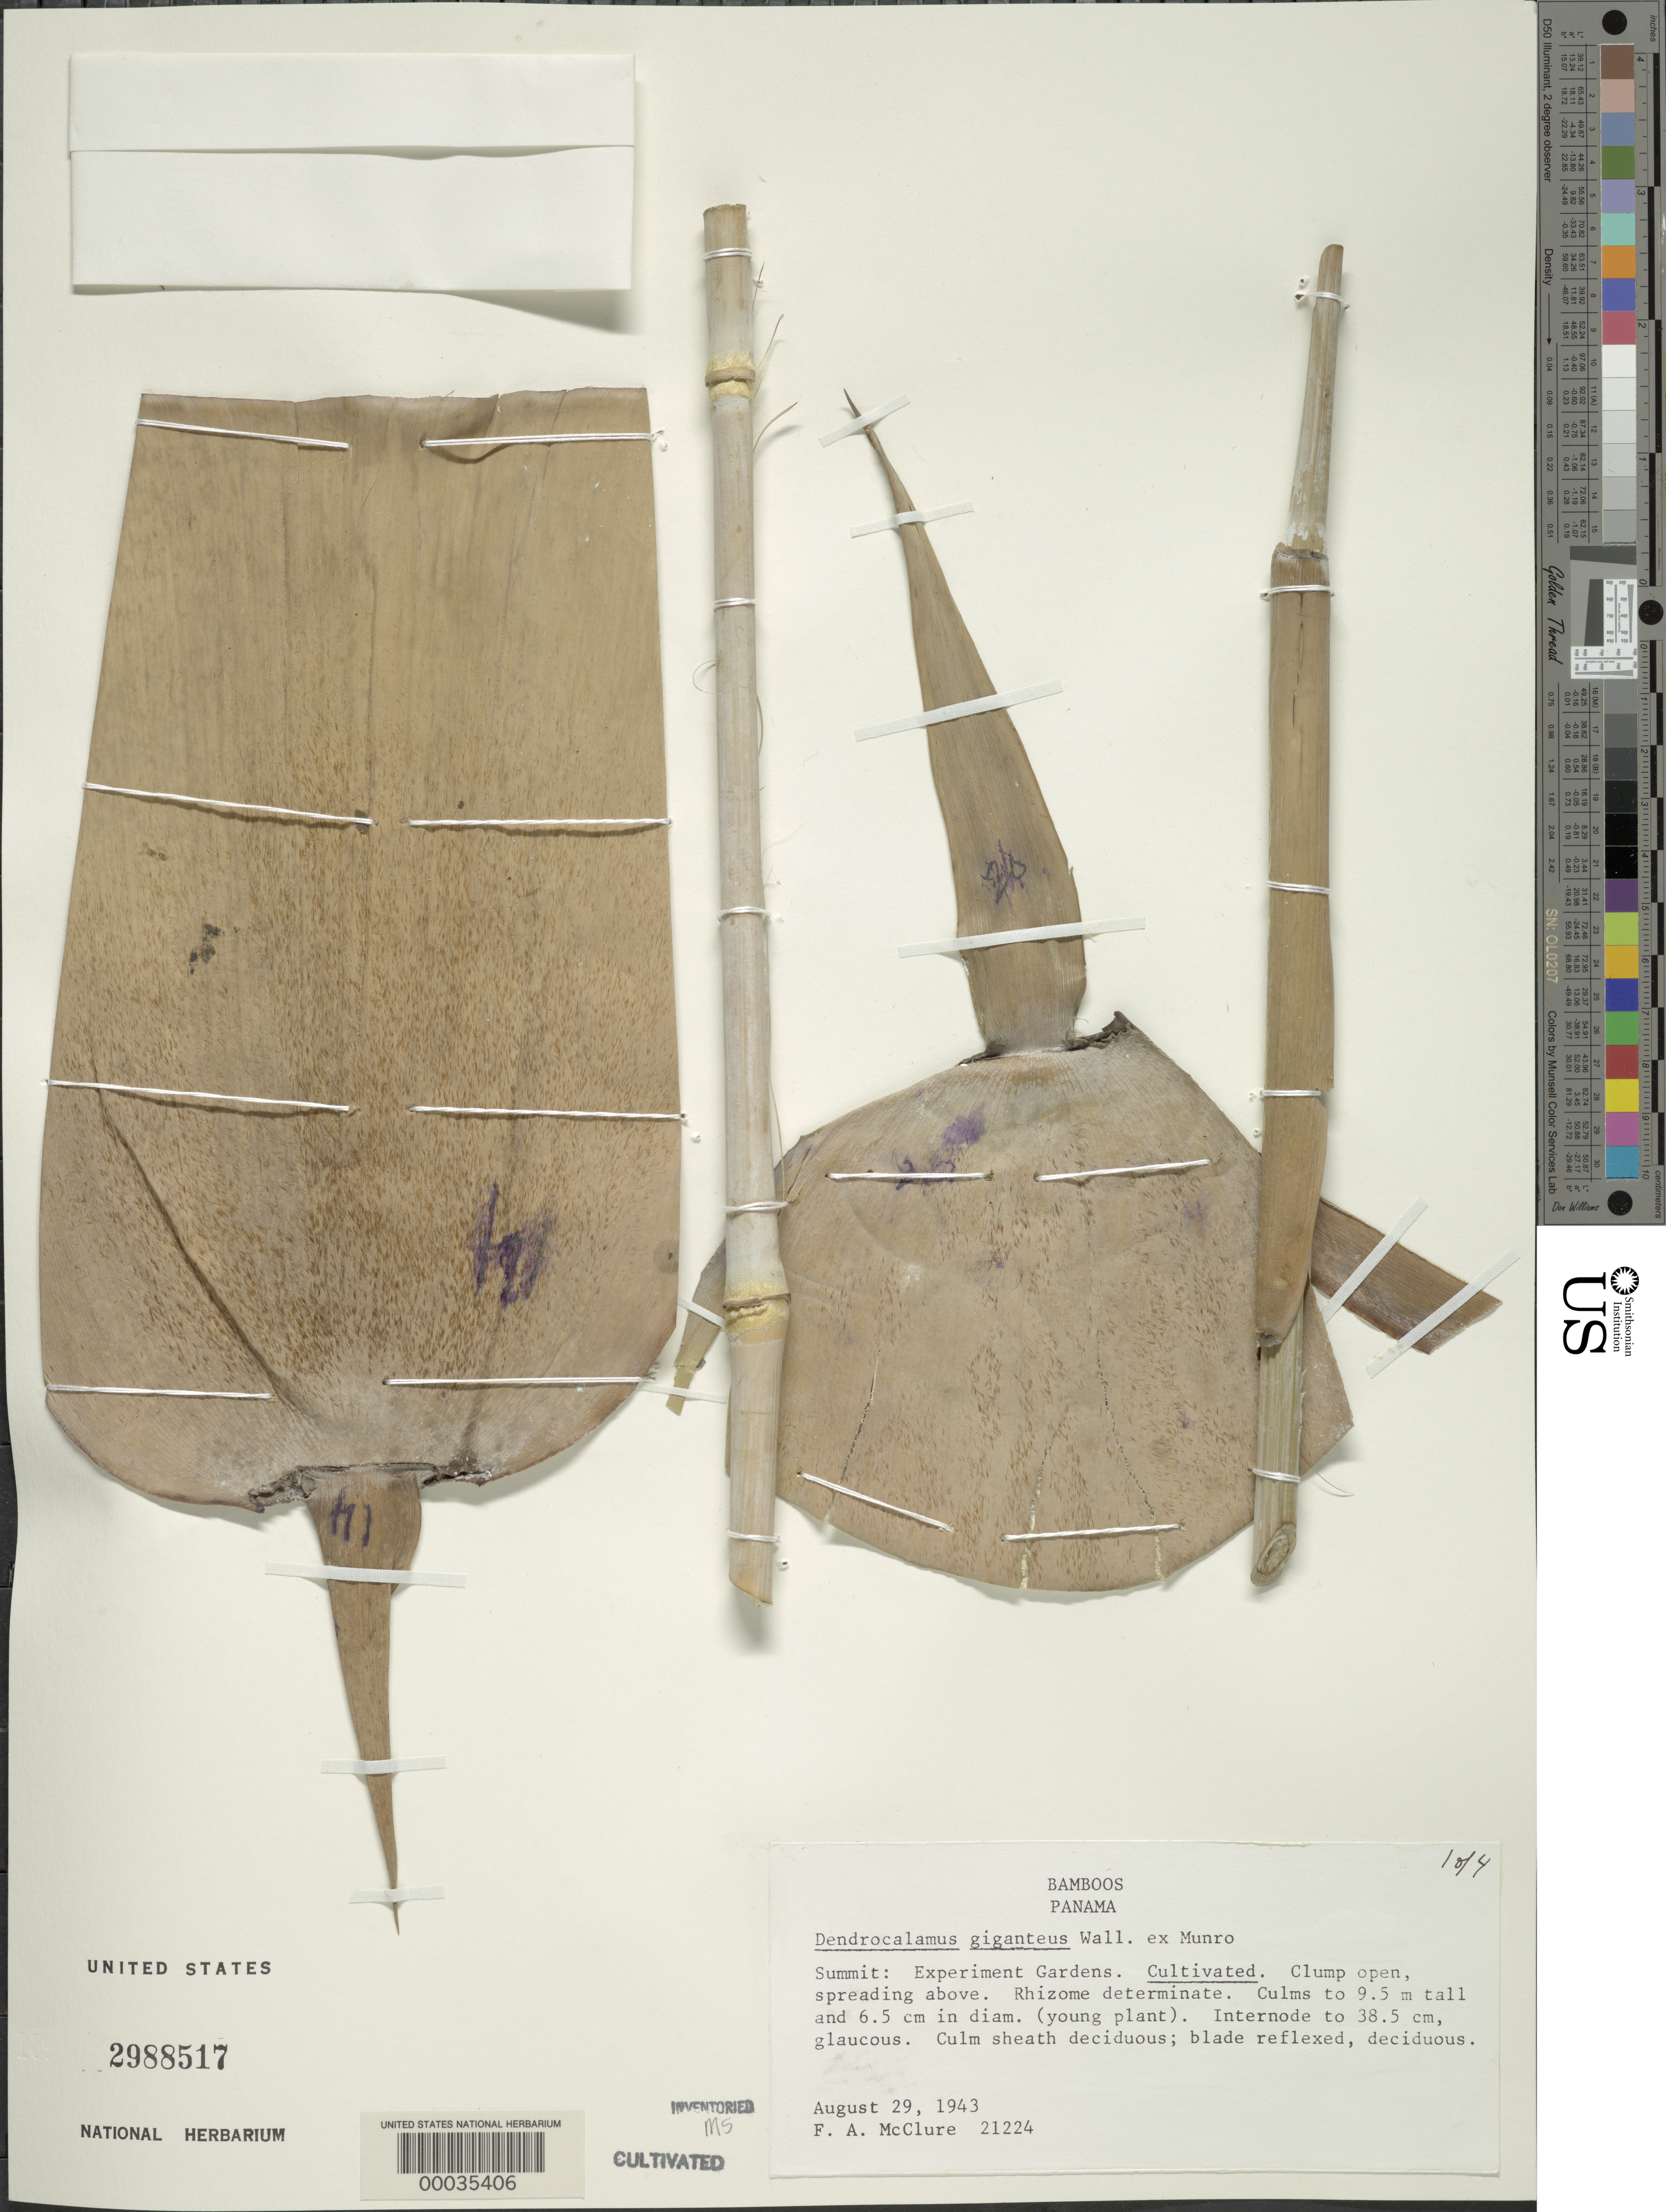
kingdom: Plantae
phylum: Tracheophyta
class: Liliopsida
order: Poales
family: Poaceae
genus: Dendrocalamus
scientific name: Dendrocalamus giganteus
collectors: F. A. McClure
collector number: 21224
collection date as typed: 29 Aug 1943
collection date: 1943-08-29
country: Panama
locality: Esperimental Gardens-summit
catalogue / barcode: US 2988517